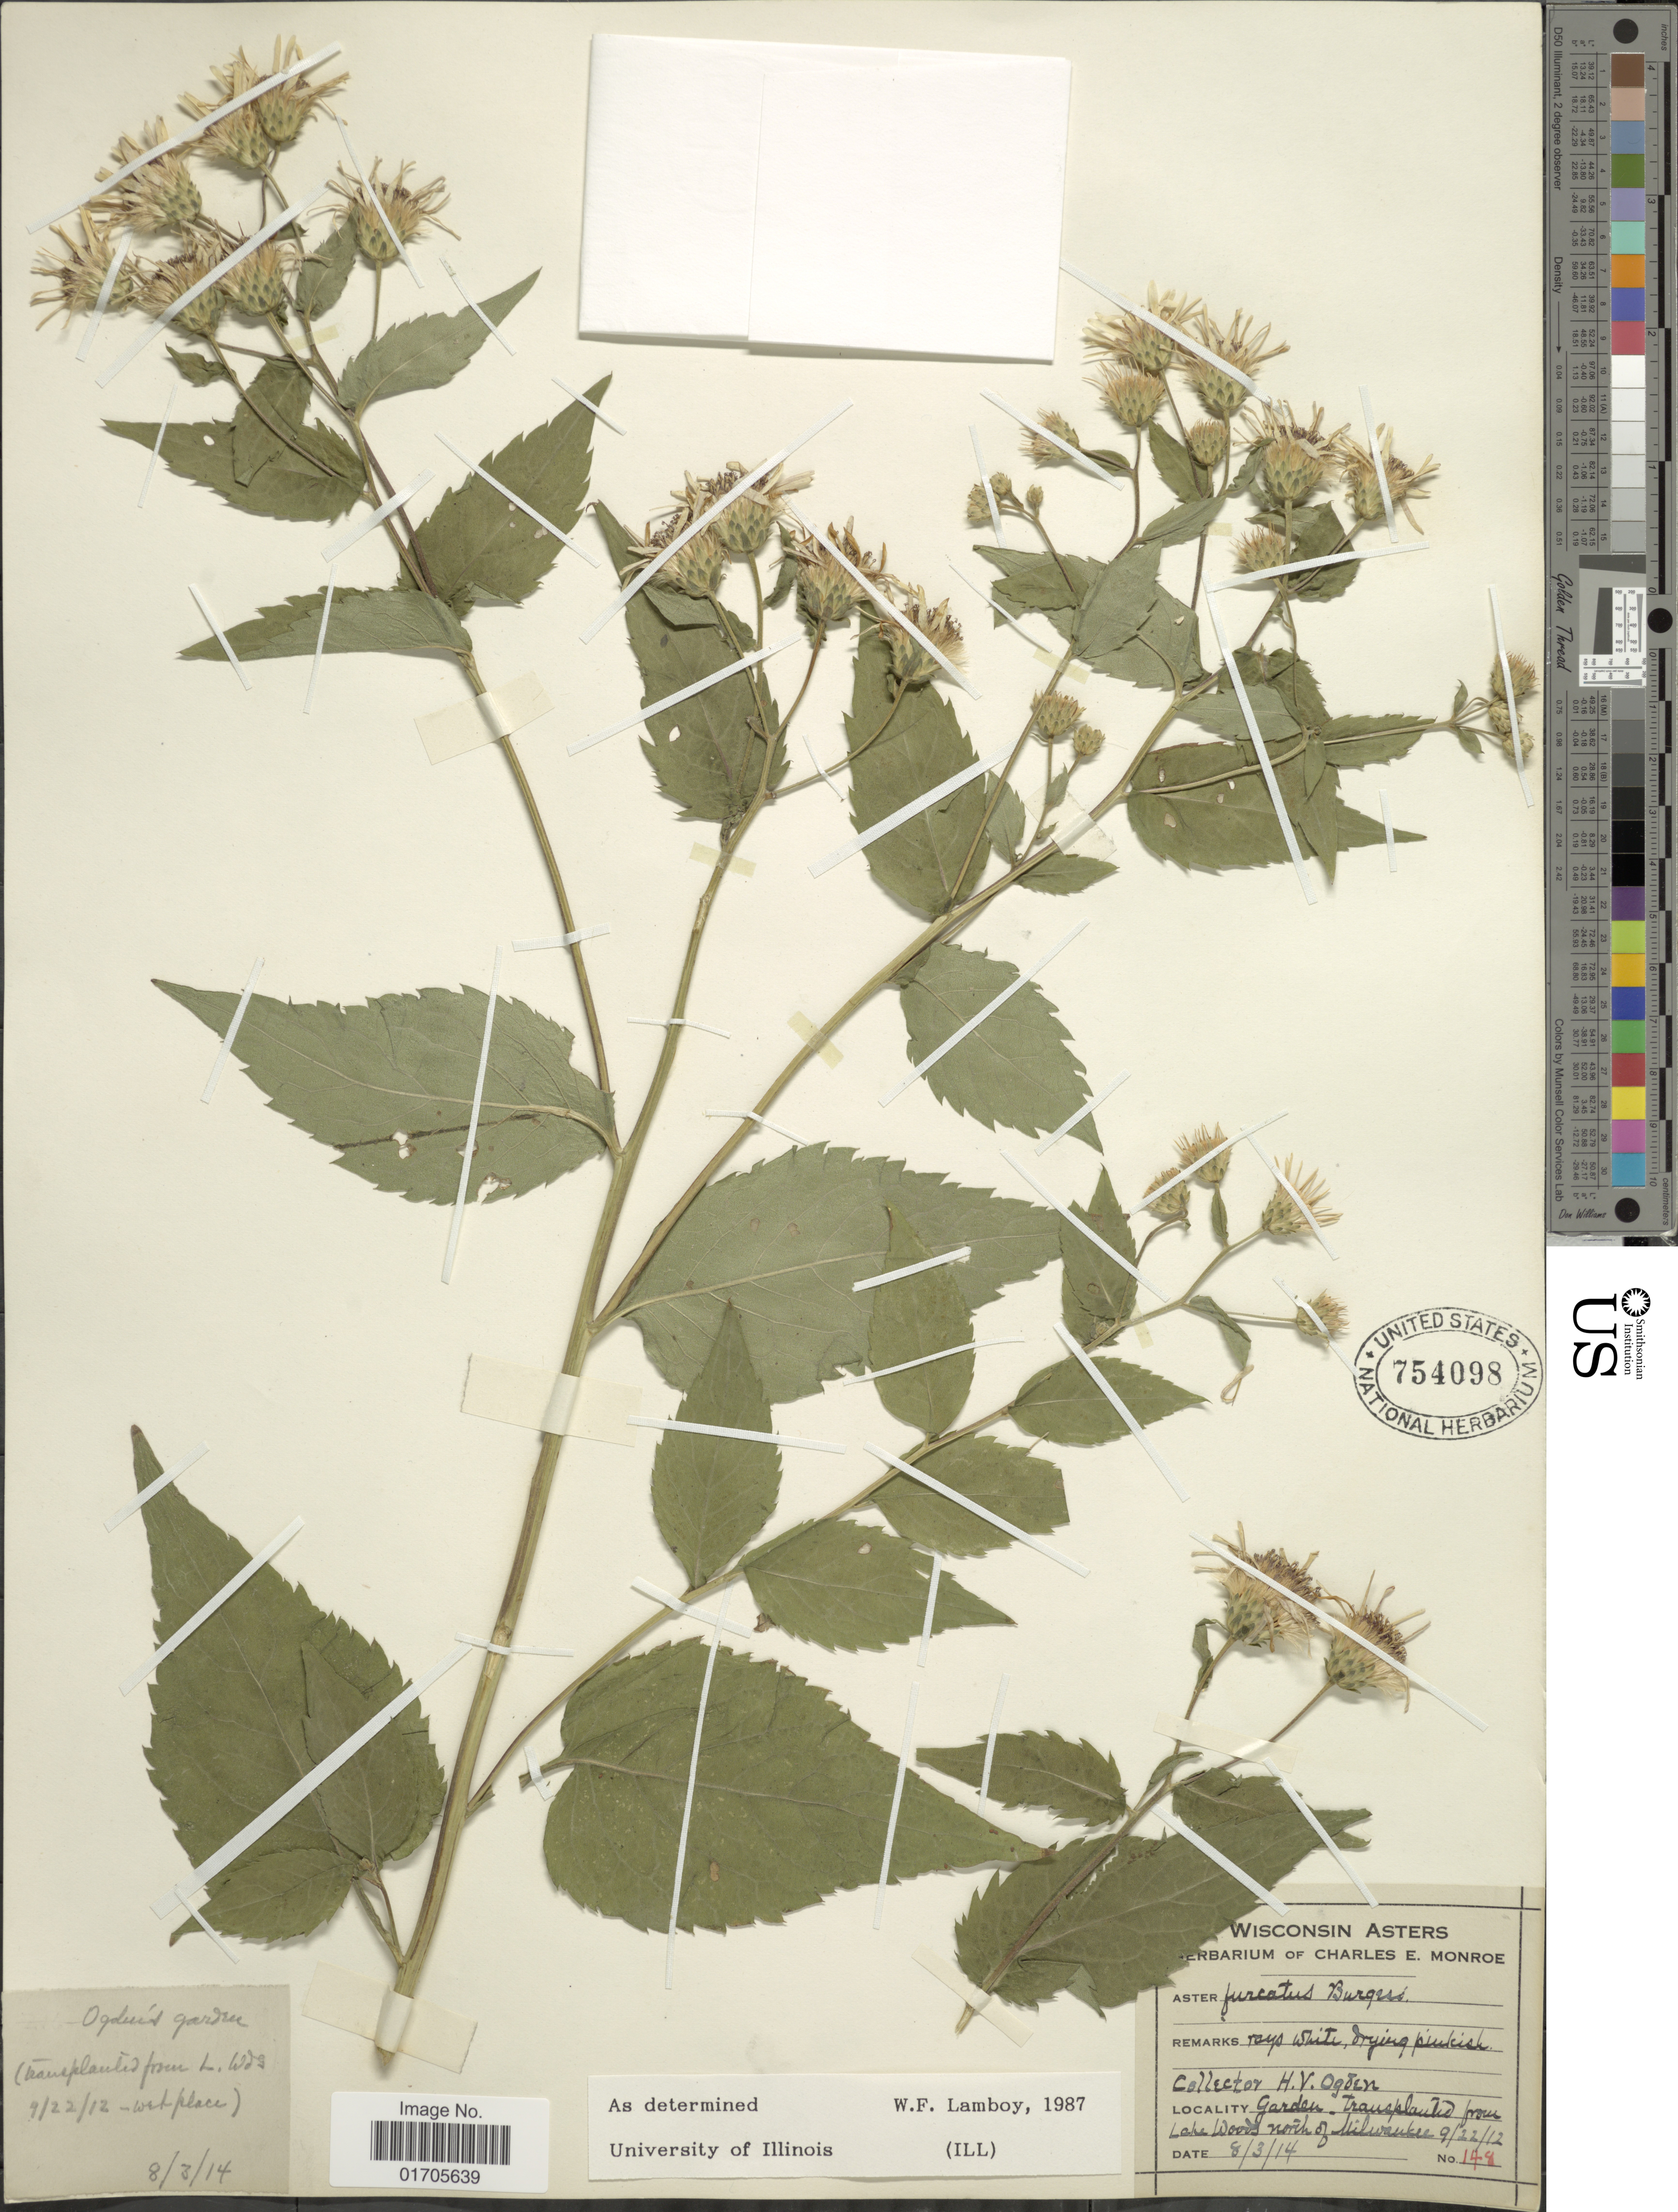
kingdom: Plantae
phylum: Tracheophyta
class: Magnoliopsida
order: Asterales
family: Asteraceae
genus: Eurybia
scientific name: Eurybia furcata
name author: G.L. Nesom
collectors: H. Ogden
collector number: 148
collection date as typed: Transcribed d/m/y: 3/8/14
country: United States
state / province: Wisconsin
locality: Wisconsin Asters. Garden - Transplanted from Lake Woods, North of Milwaukee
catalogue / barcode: US 754098